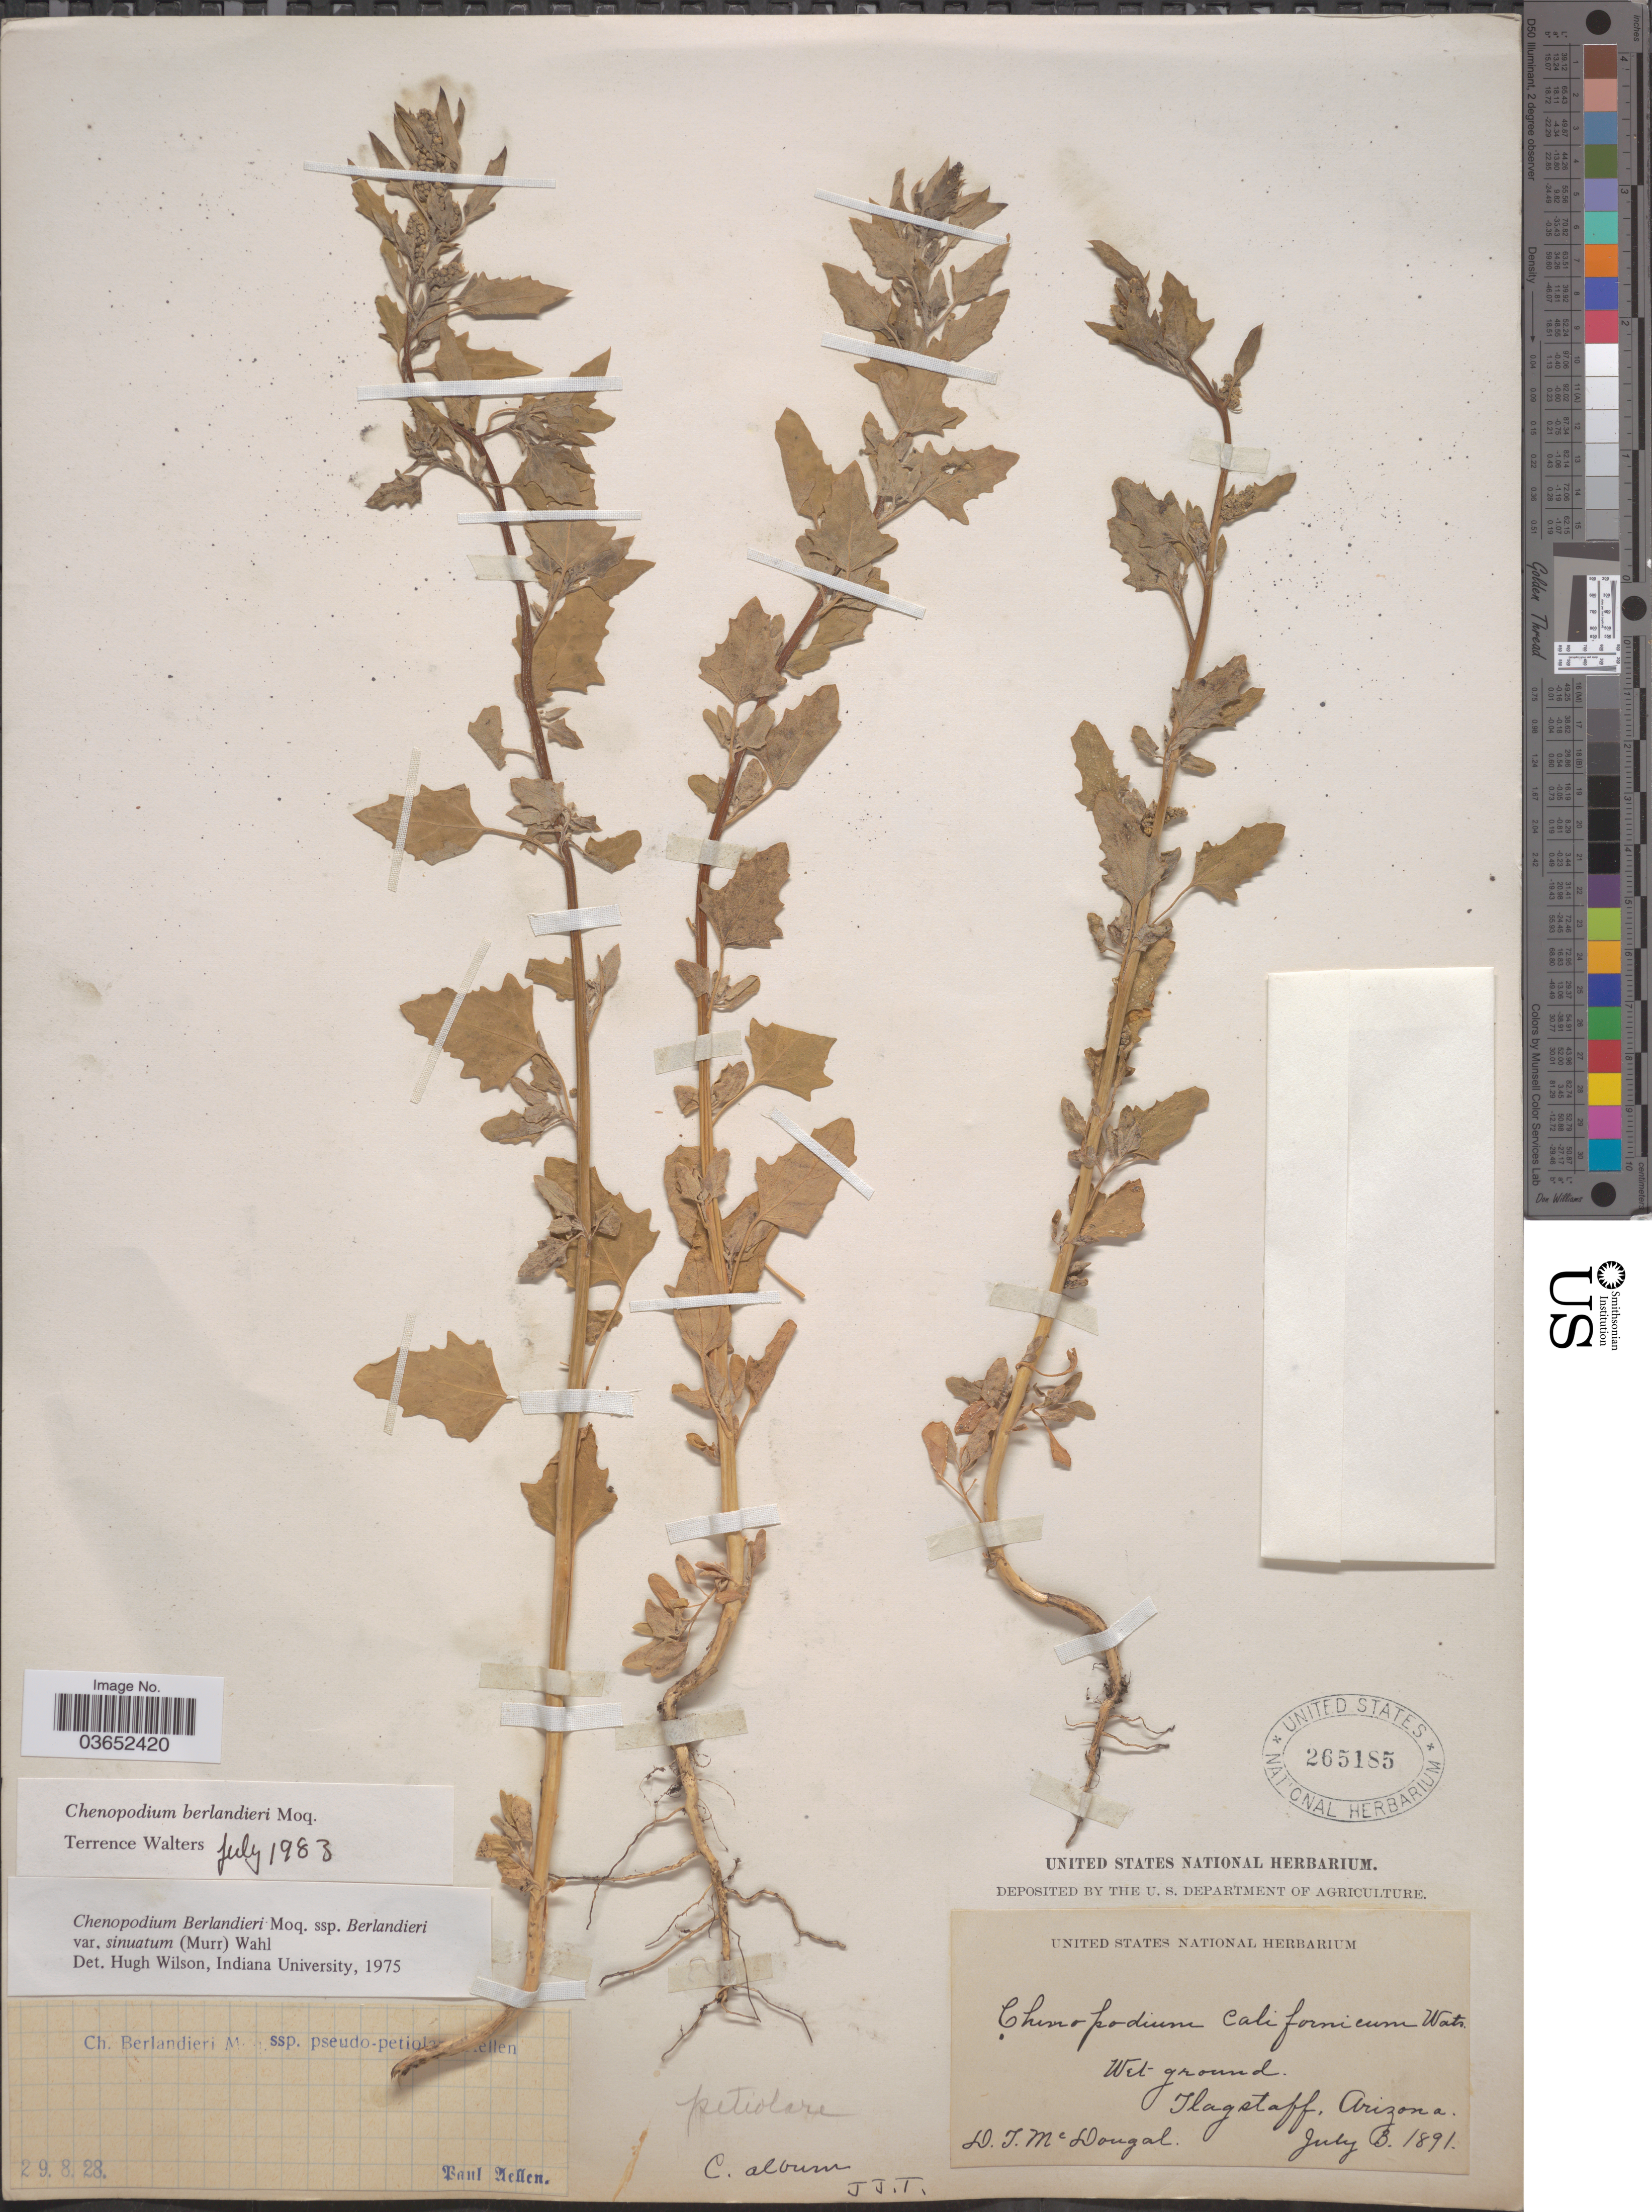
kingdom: Plantae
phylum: Tracheophyta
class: Magnoliopsida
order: Caryophyllales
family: Amaranthaceae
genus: Chenopodium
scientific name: Chenopodium berlandieri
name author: Moq.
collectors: D. Mcdougal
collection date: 1891-07-03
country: United States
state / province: Arizona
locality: Wet ground. Flagstaff.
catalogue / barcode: US 265185